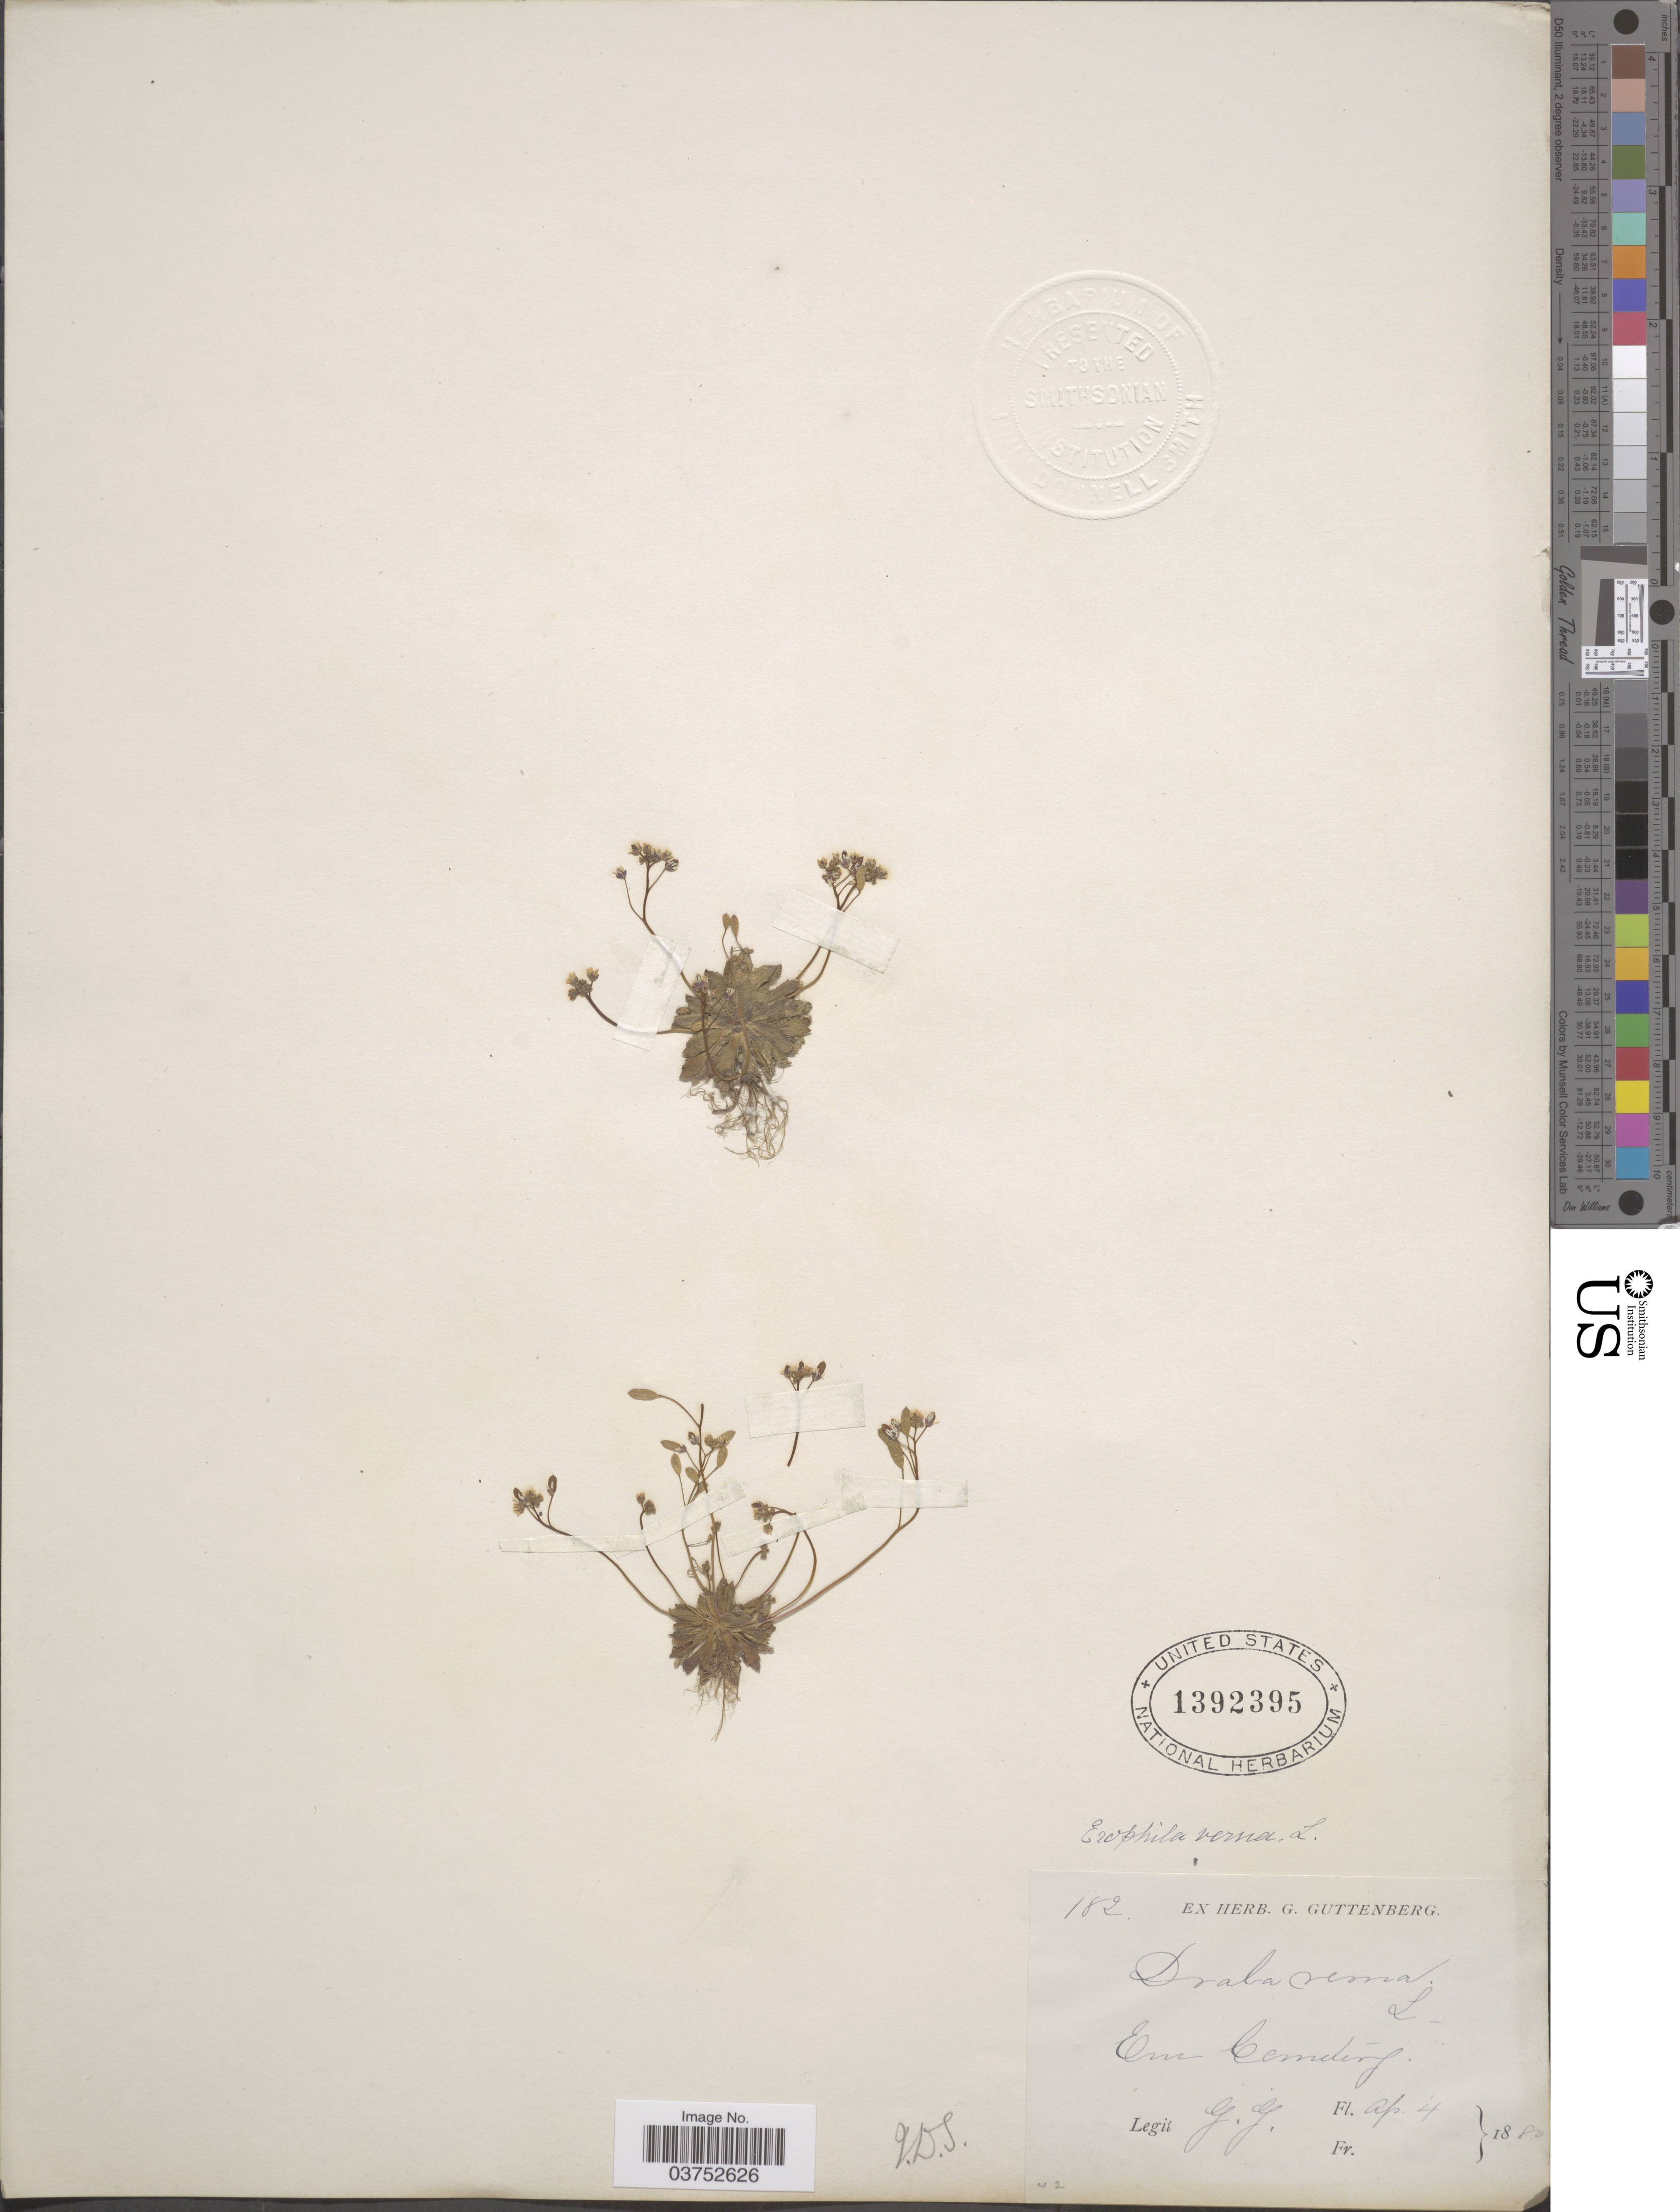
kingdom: Plantae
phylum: Tracheophyta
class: Magnoliopsida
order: Brassicales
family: Brassicaceae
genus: Draba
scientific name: Draba verna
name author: L.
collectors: G. Guttenberg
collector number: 182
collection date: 1880-04-04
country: United States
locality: Em Cemetery.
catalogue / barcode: US 1392395